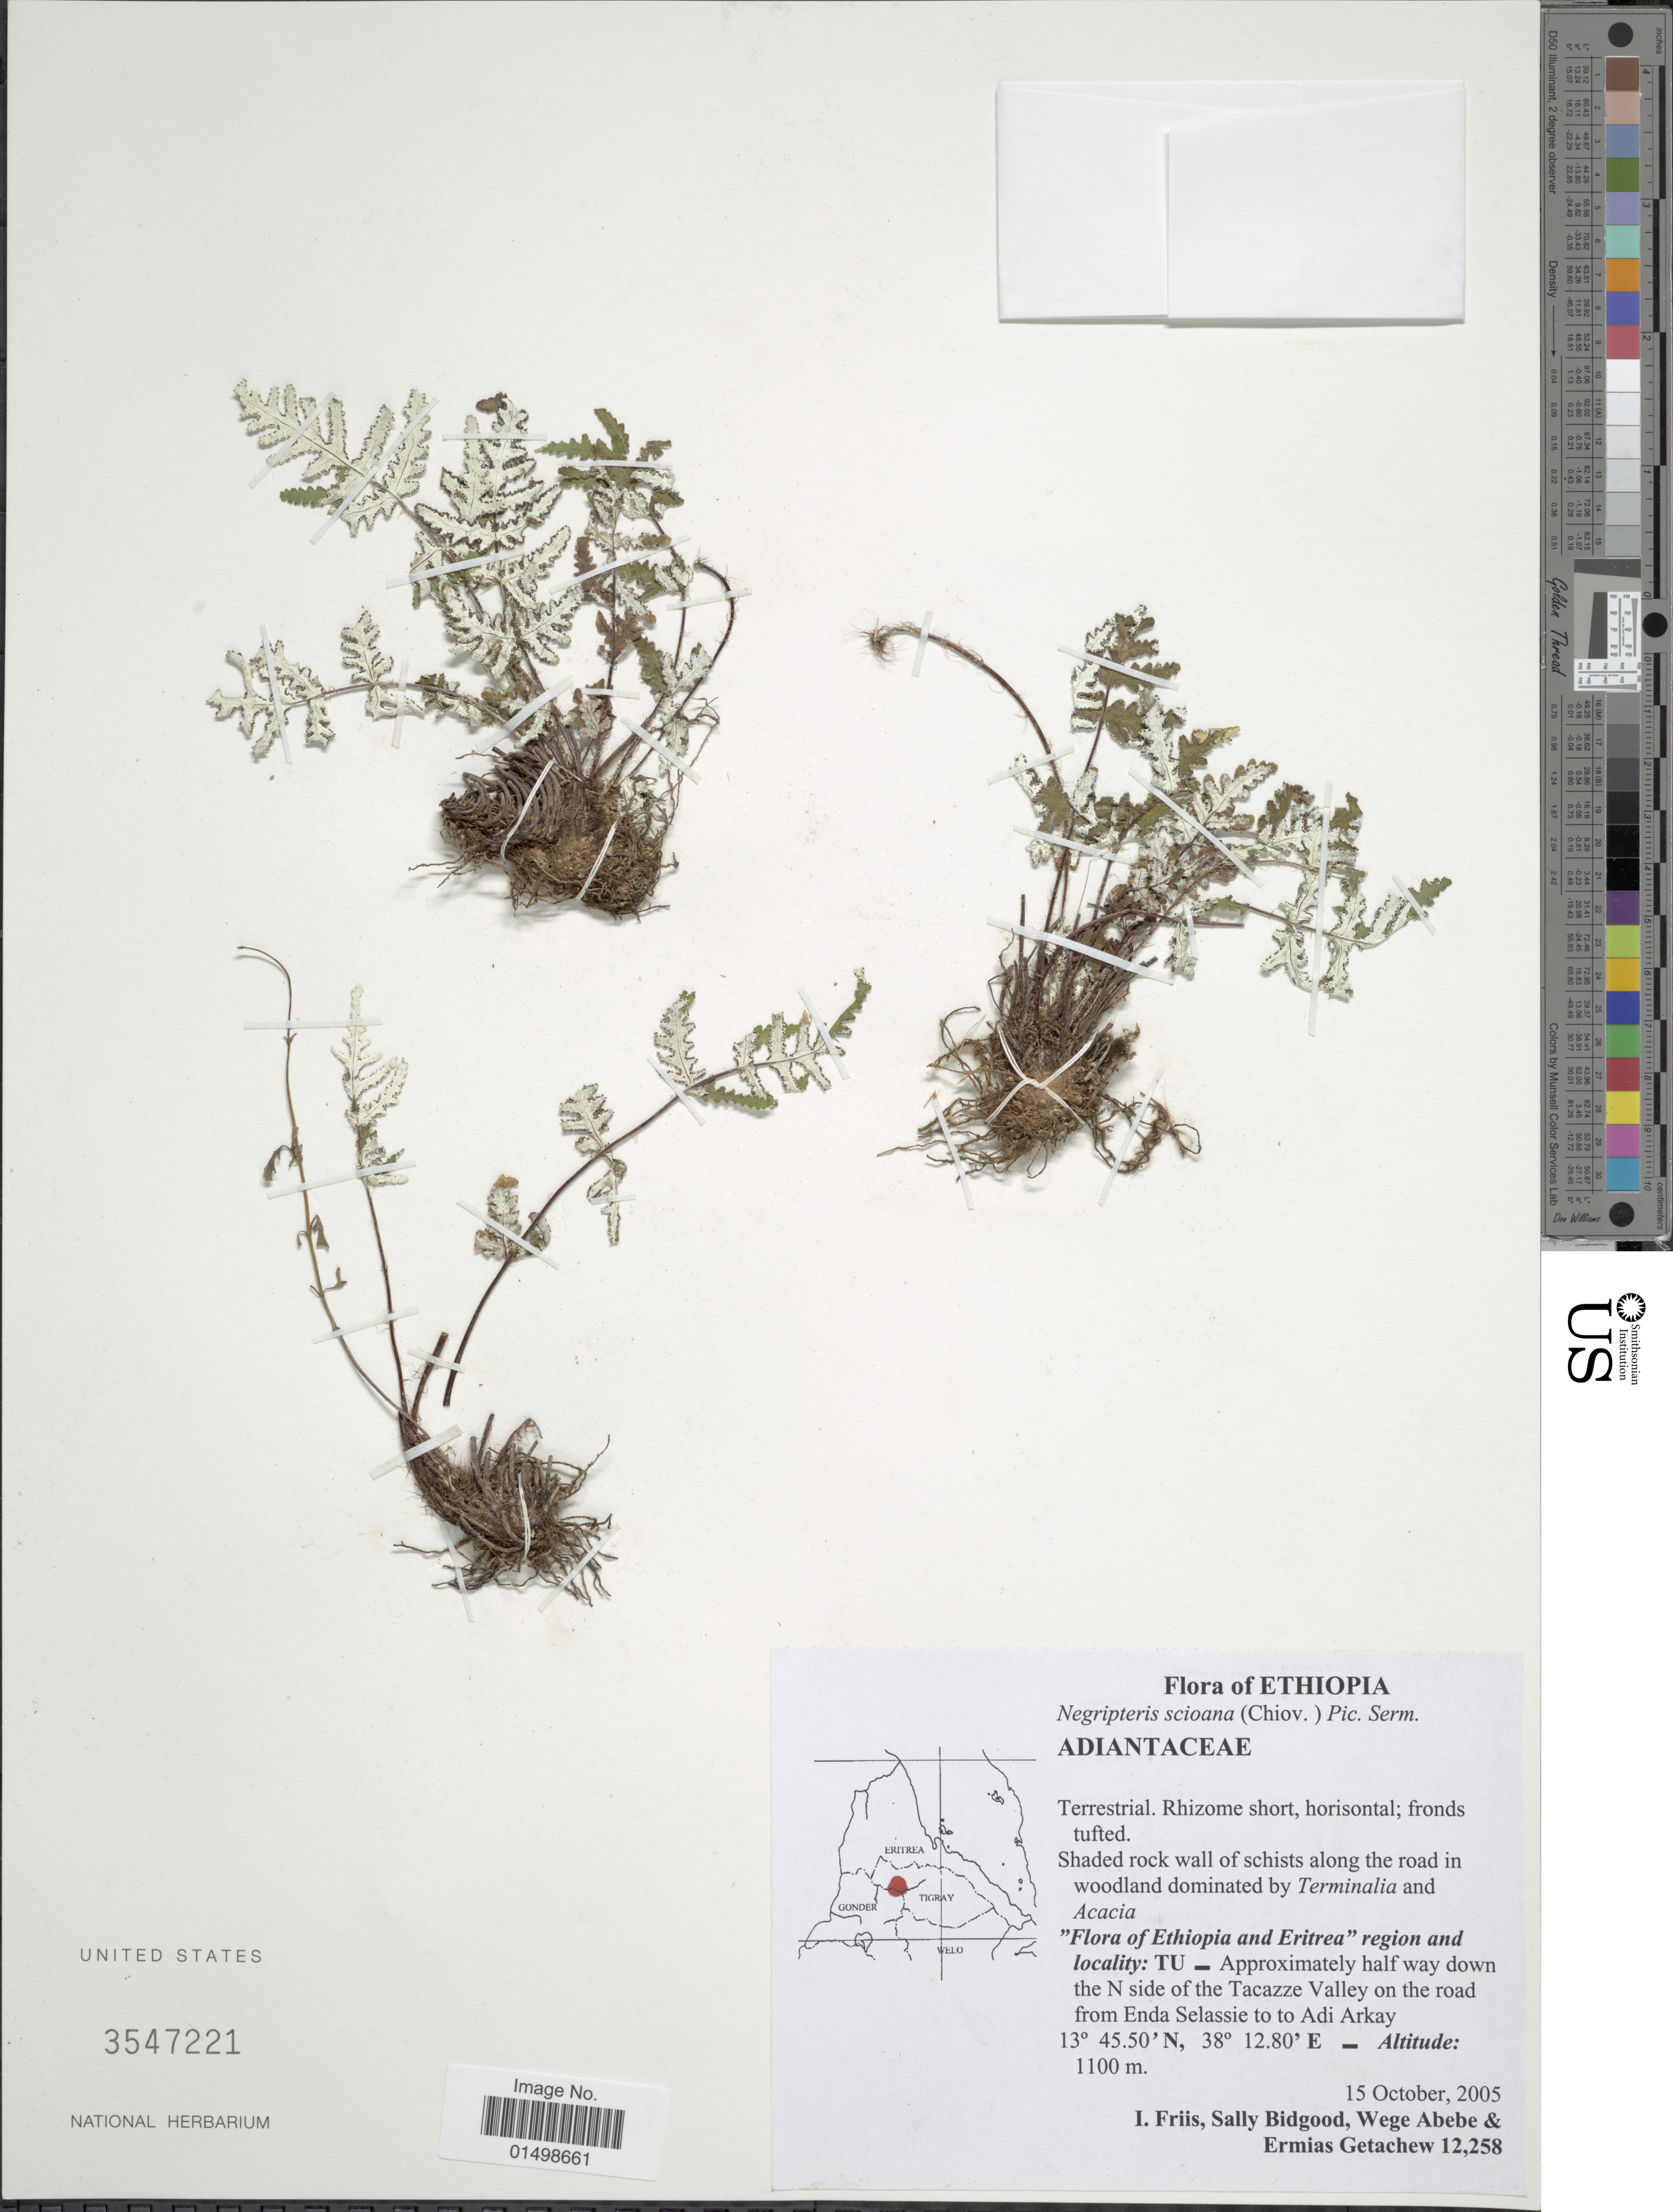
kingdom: Plantae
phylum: Tracheophyta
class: Polypodiopsida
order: Polypodiales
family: Pteridaceae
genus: Aleuritopteris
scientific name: Aleuritopteris sp.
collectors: I. Friis, S. Bidgood, W. Abebe & E. Getachew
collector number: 12258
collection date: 2005-10-15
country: Eritrea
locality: Ethiopia and Eritrea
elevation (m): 1100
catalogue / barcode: US 3547221